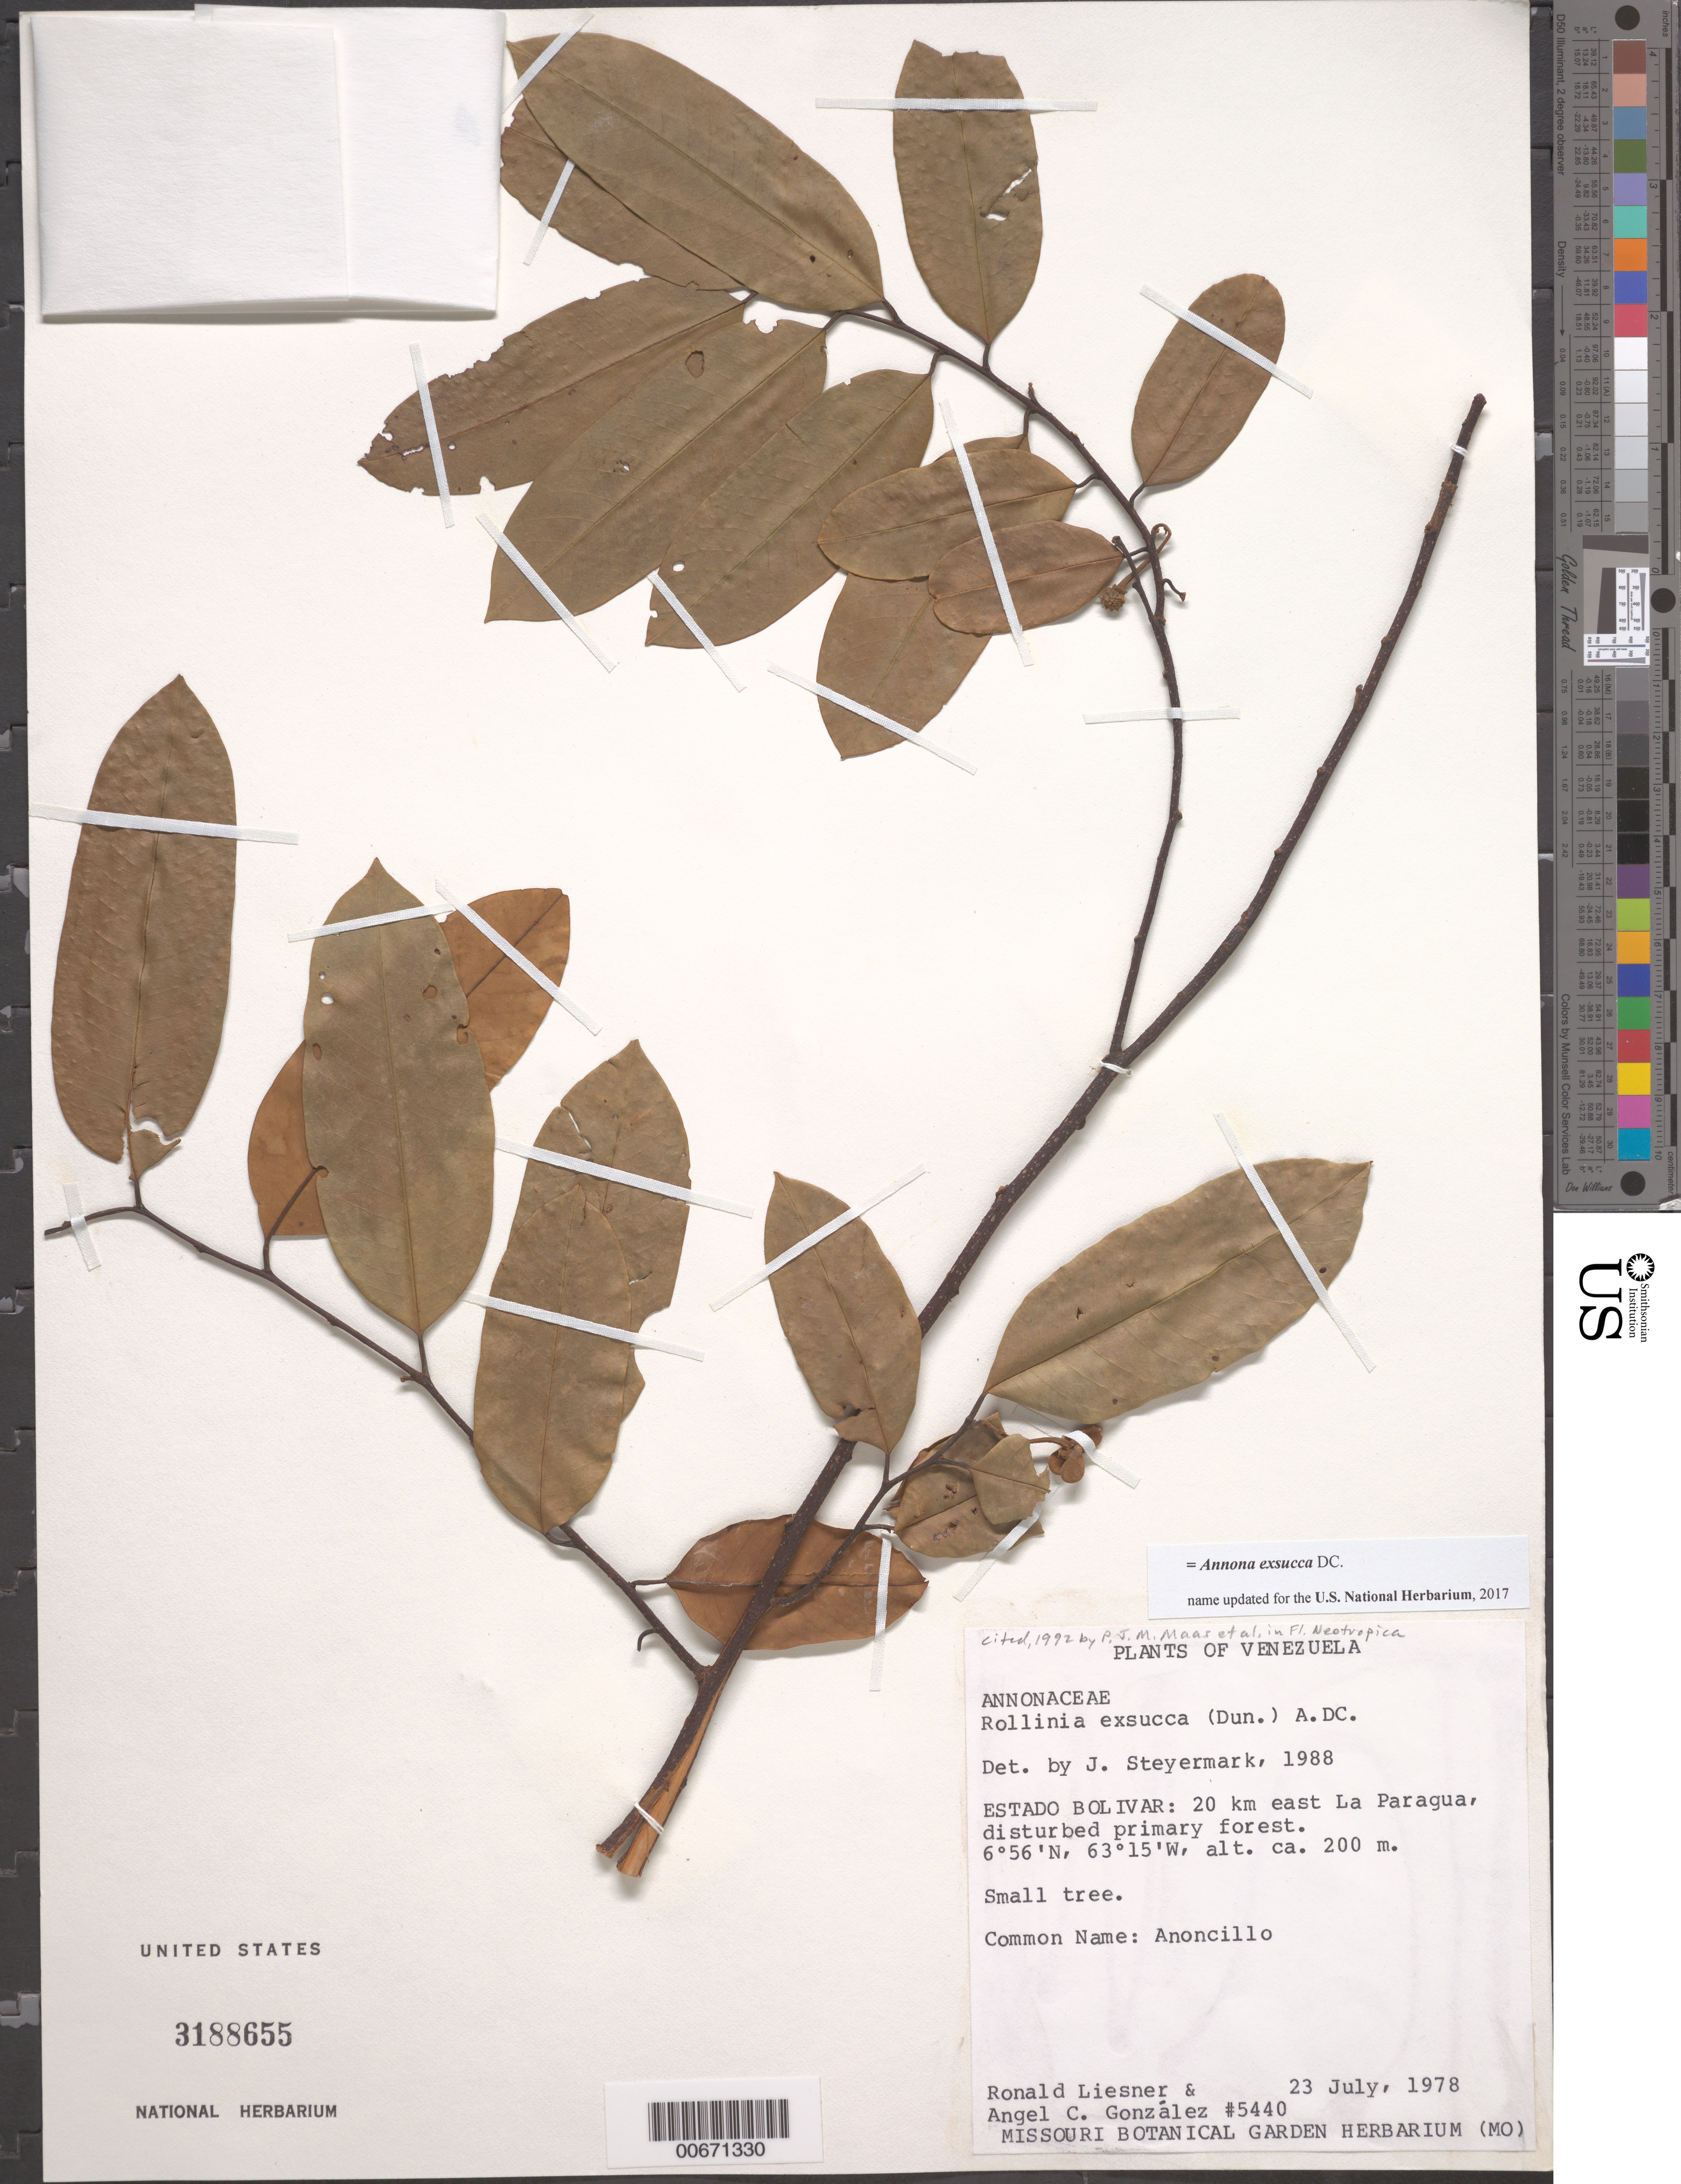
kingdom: Plantae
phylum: Tracheophyta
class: Magnoliopsida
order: Magnoliales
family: Annonaceae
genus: Annona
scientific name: Annona exsucca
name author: DC. ex Dunal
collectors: R. L. Liesner & A. C. González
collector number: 5440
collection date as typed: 23-Jul-78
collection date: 1978-07-23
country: Venezuela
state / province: Bolívar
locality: La Paragua, 20 km E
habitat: Disturbed primary forest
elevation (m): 200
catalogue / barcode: US 3188655